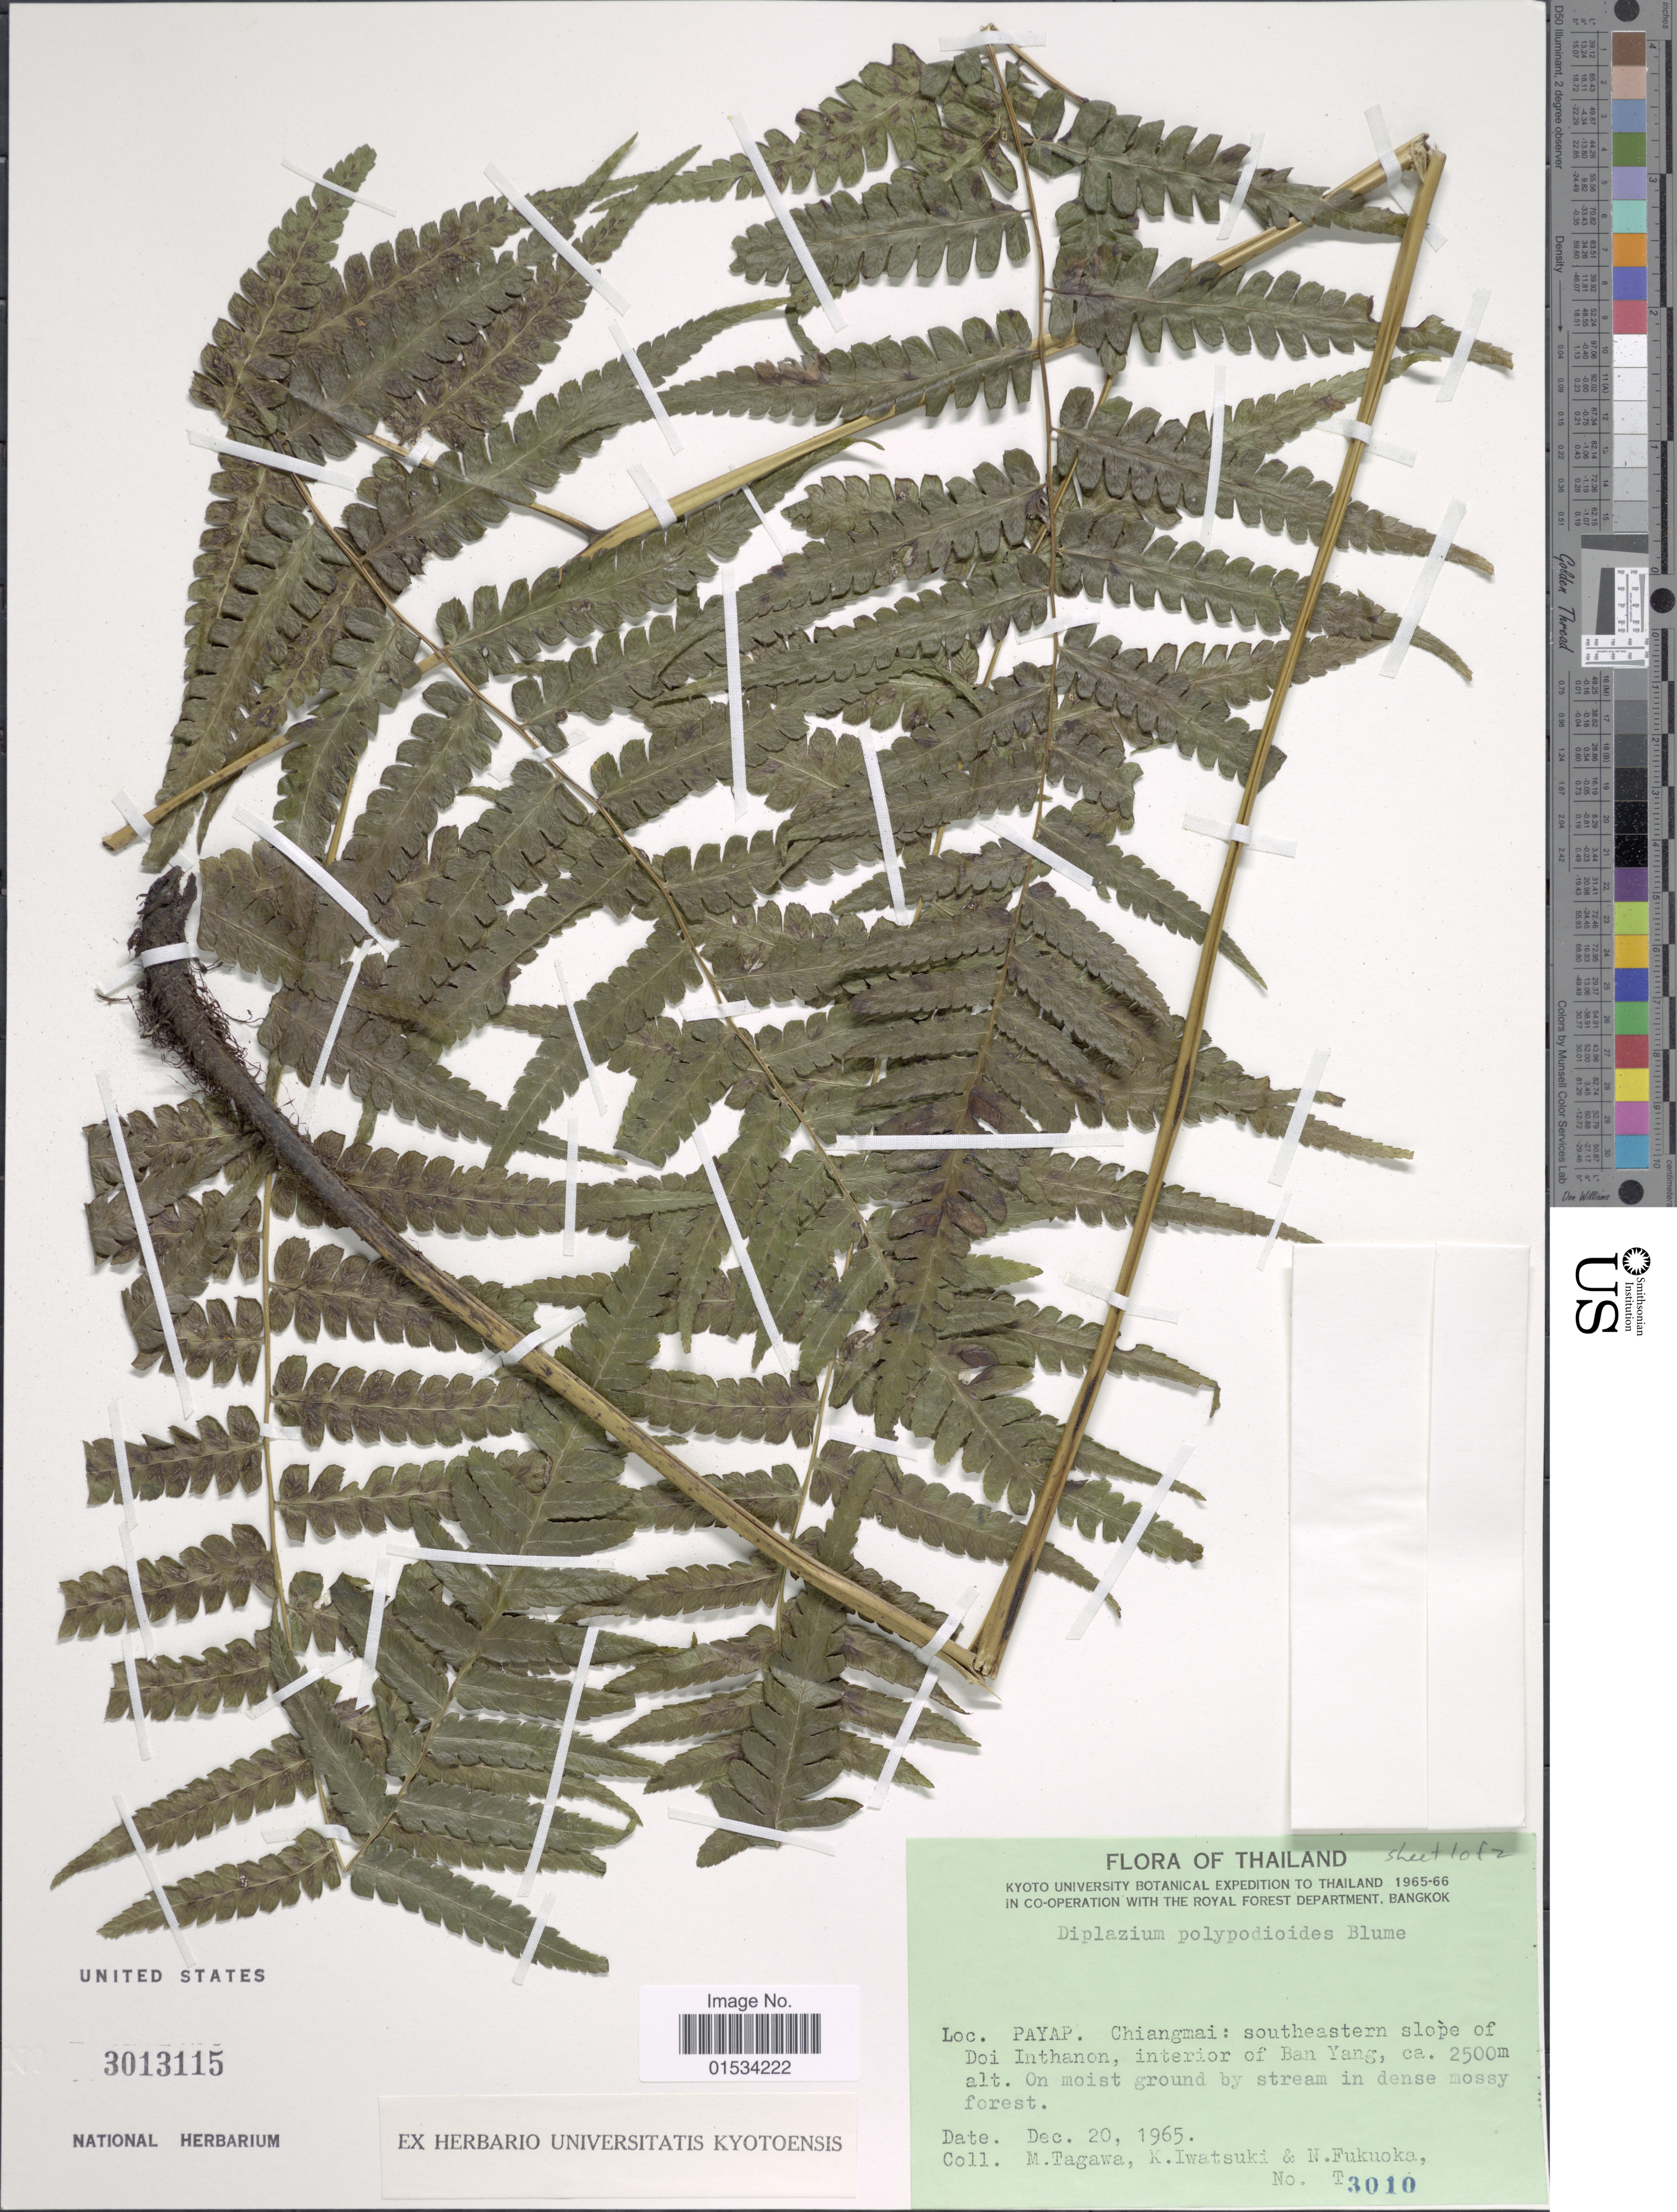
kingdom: Plantae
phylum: Tracheophyta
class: Polypodiopsida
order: Polypodiales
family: Athyriaceae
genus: Diplazium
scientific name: Diplazium polypodioides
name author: Blume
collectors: M. Tagawa, K. Iwatsuki & N. Fukuoka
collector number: T 3010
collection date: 1965-12-20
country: Thailand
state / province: Chiang Mai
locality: Payap, Chiangmai: Southeastern slope of Doi Inthanon, interior of Ban Yang, on moist ground by stream in dense mossy forest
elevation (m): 2500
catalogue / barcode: US 3013115